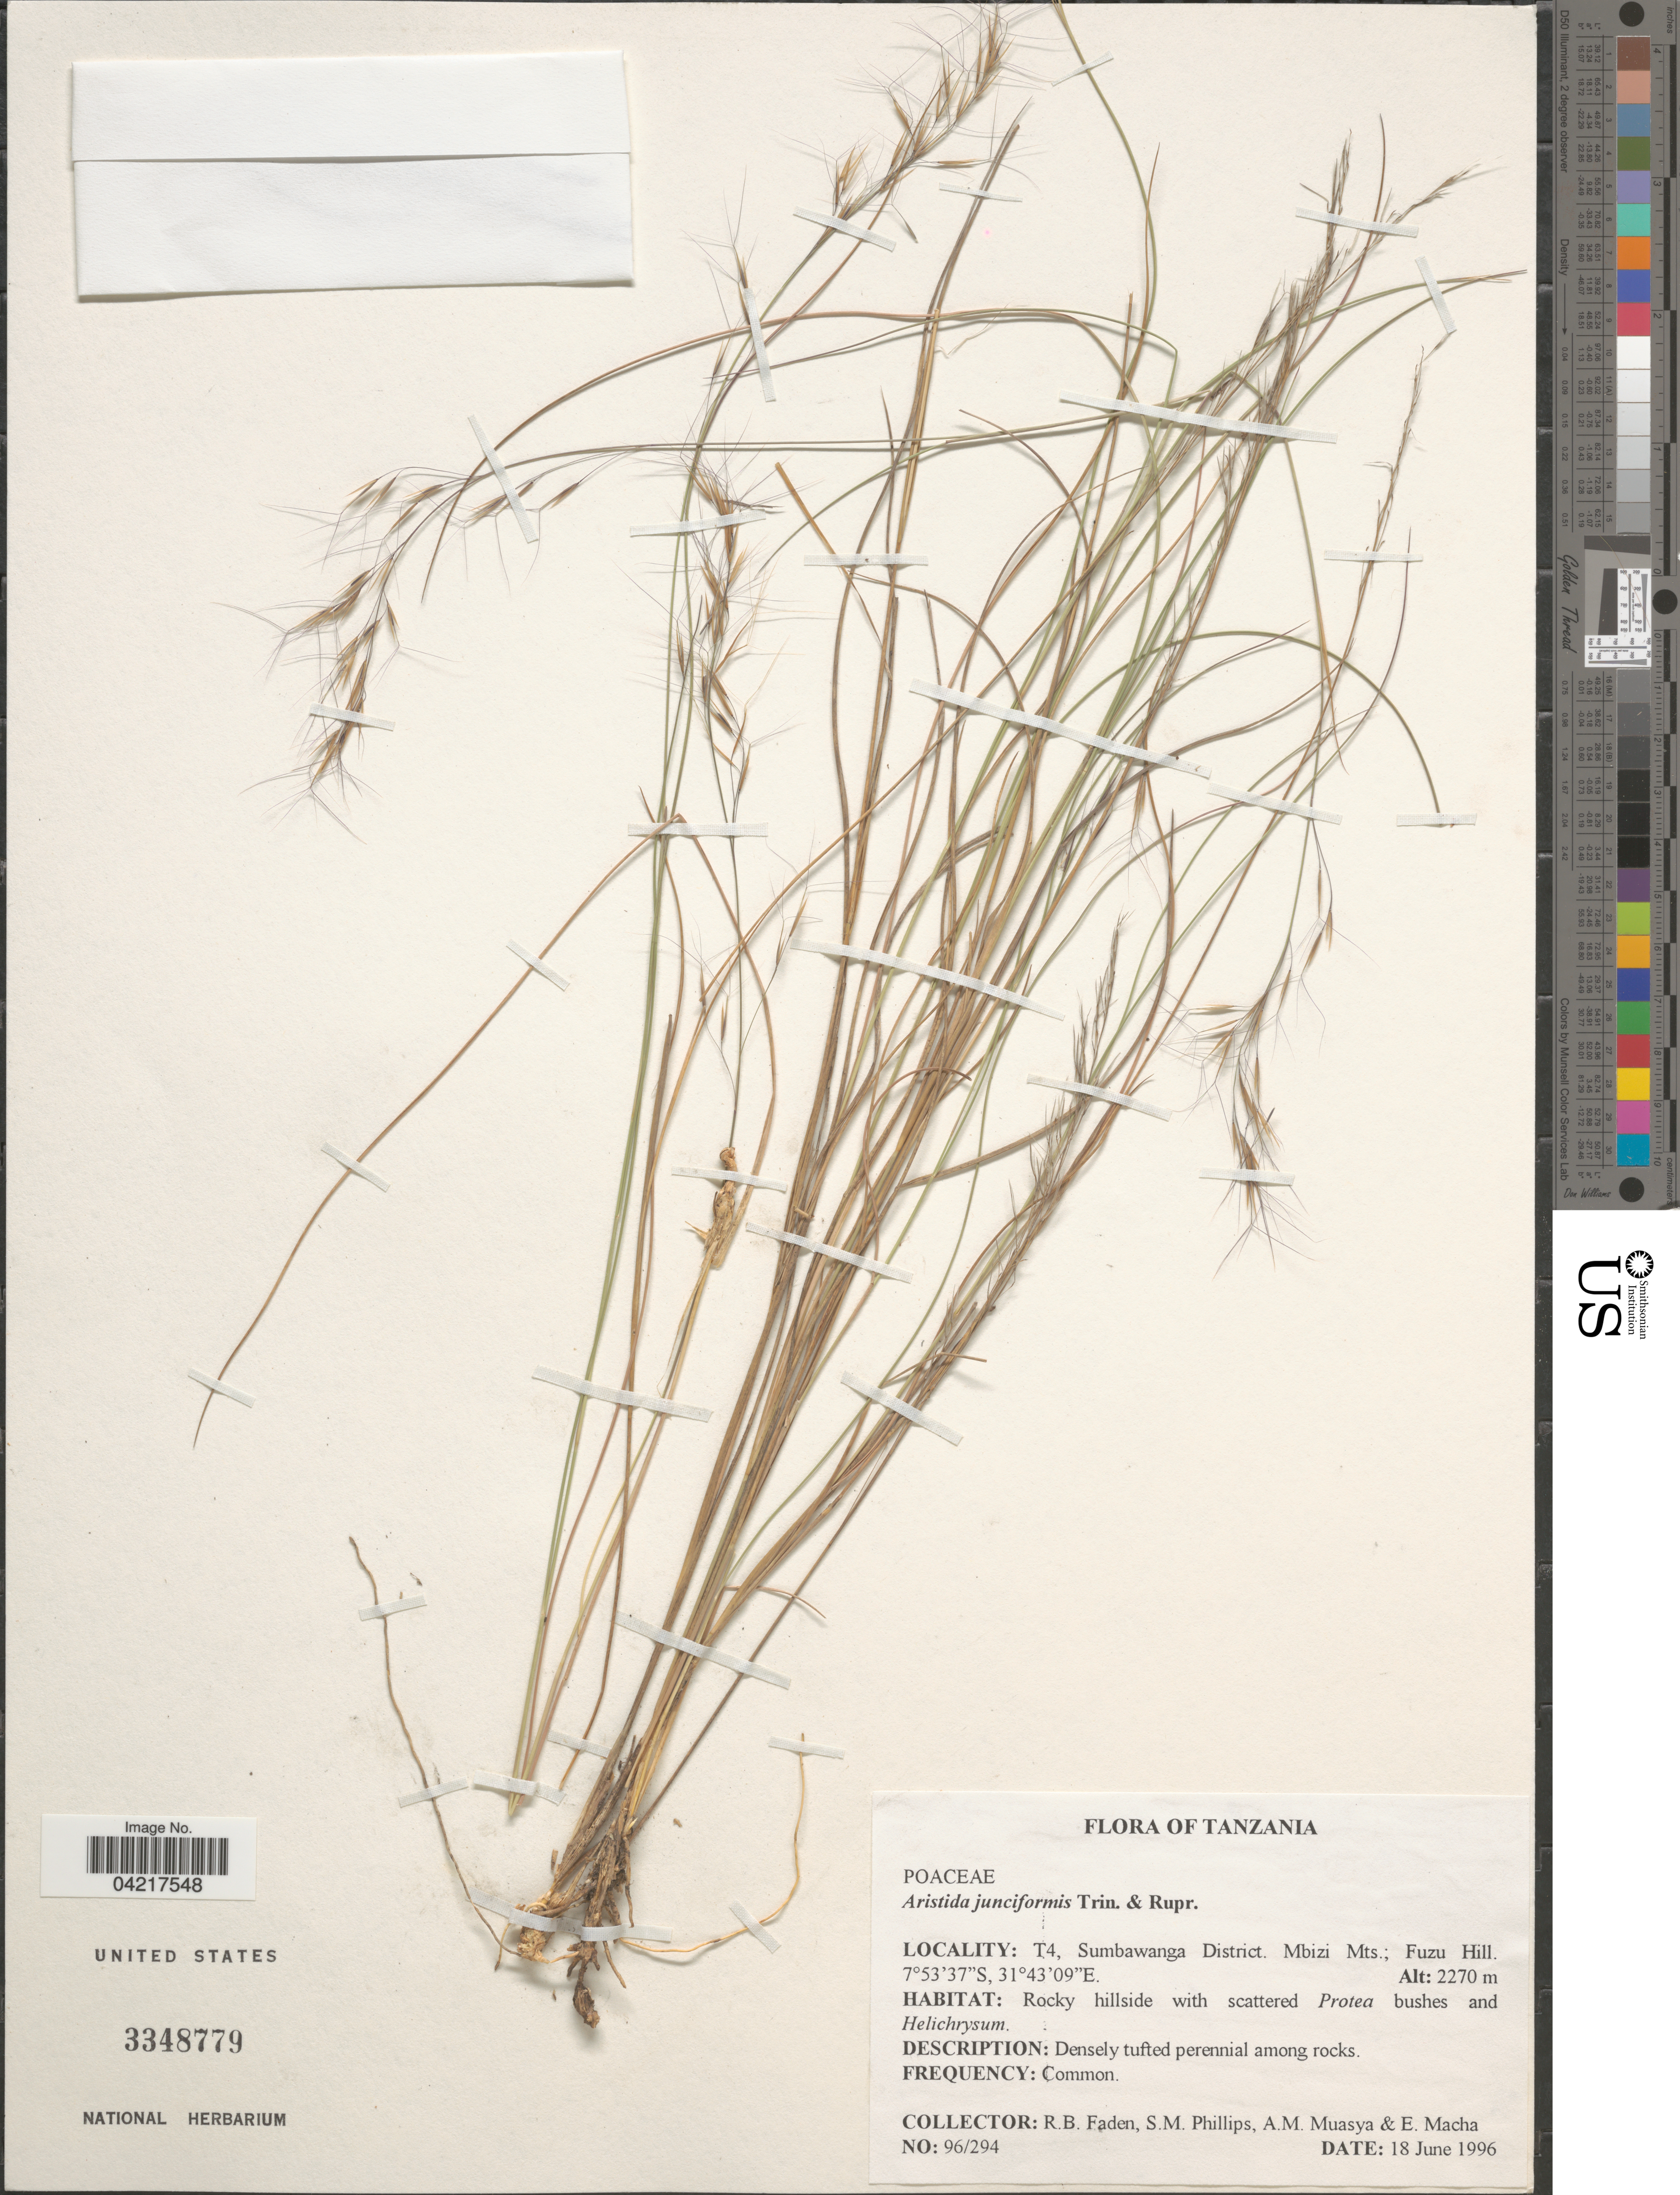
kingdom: Plantae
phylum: Tracheophyta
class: Liliopsida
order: Poales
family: Poaceae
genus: Aristida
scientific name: Aristida junciformis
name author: Trin. & Rupr.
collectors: R. B. Faden, S. M. Phillips, A. Muasya & E. Macha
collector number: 96/294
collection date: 1996-06-18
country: Tanzania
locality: T4, Sumbawanga District. Mbizi Mts.; Fuzu Hill.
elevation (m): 2270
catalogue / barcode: US 3348779